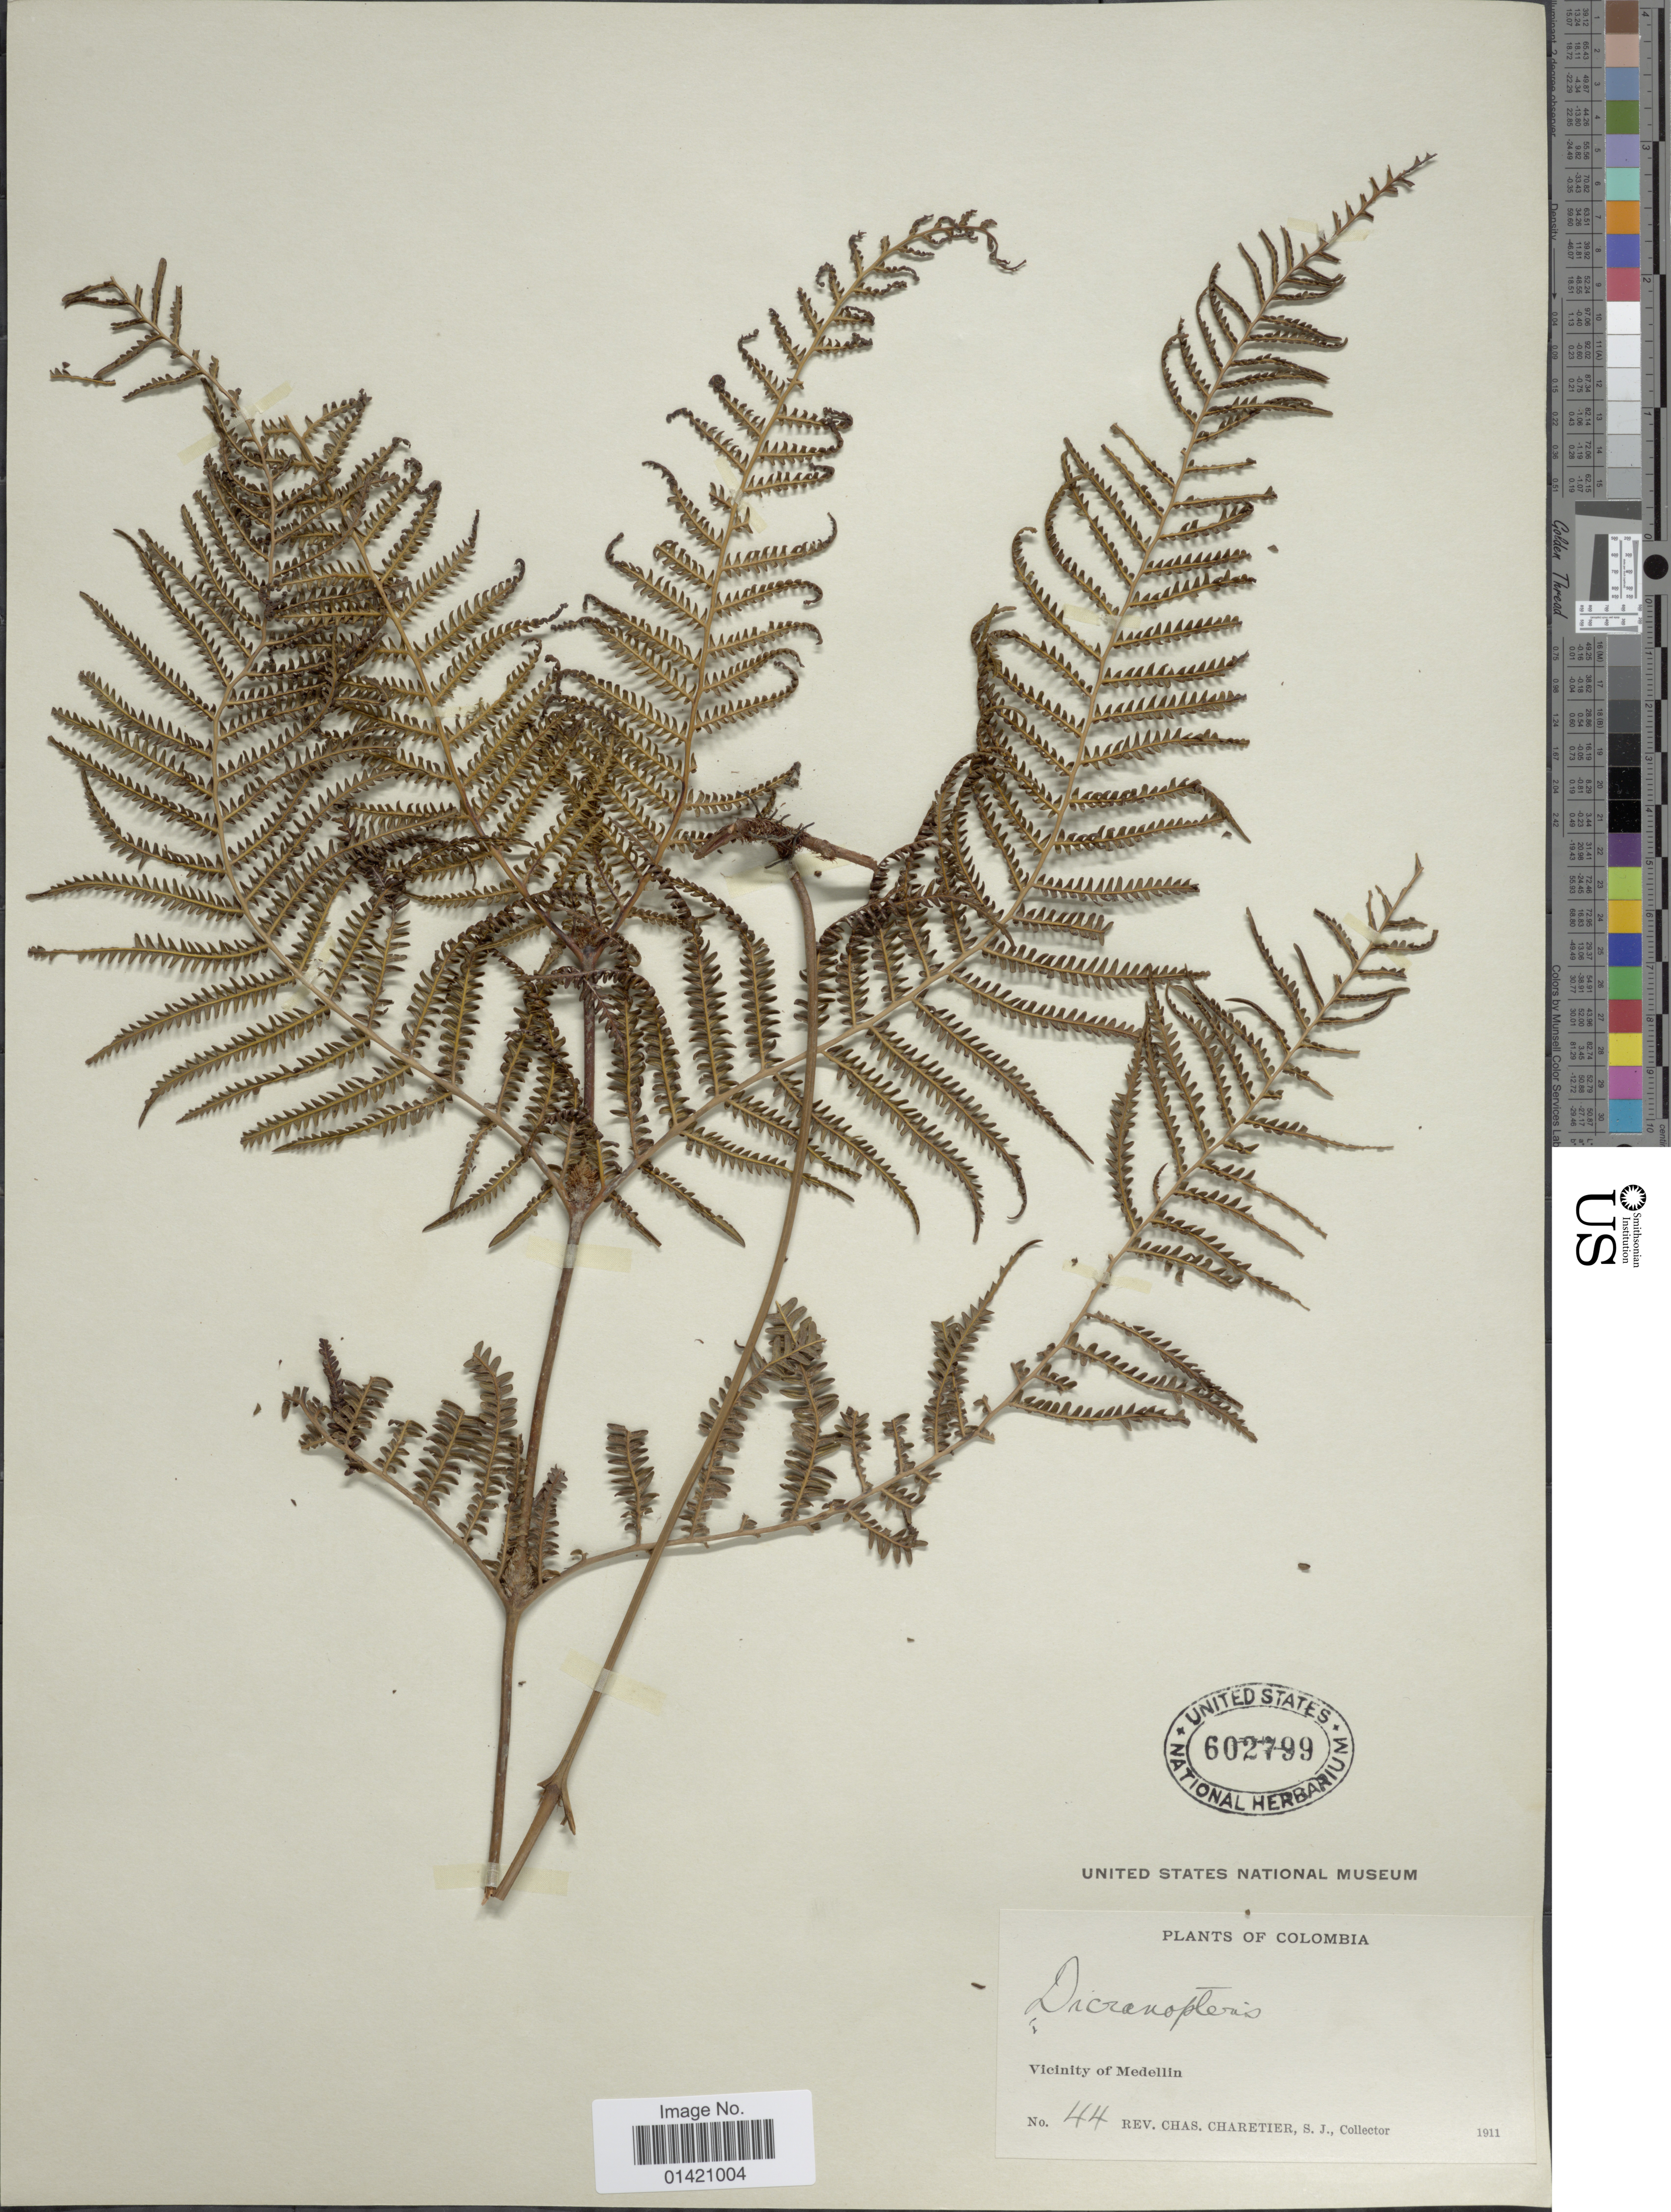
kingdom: Plantae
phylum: Tracheophyta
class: Polypodiopsida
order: Gleicheniales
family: Gleicheniaceae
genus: Diplopterygium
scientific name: Diplopterygium bancroftii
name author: (Hook.) A.R. Sm.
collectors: C. Charetier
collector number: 44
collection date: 1911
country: Colombia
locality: Vicinity of Medellin.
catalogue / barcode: US 602799